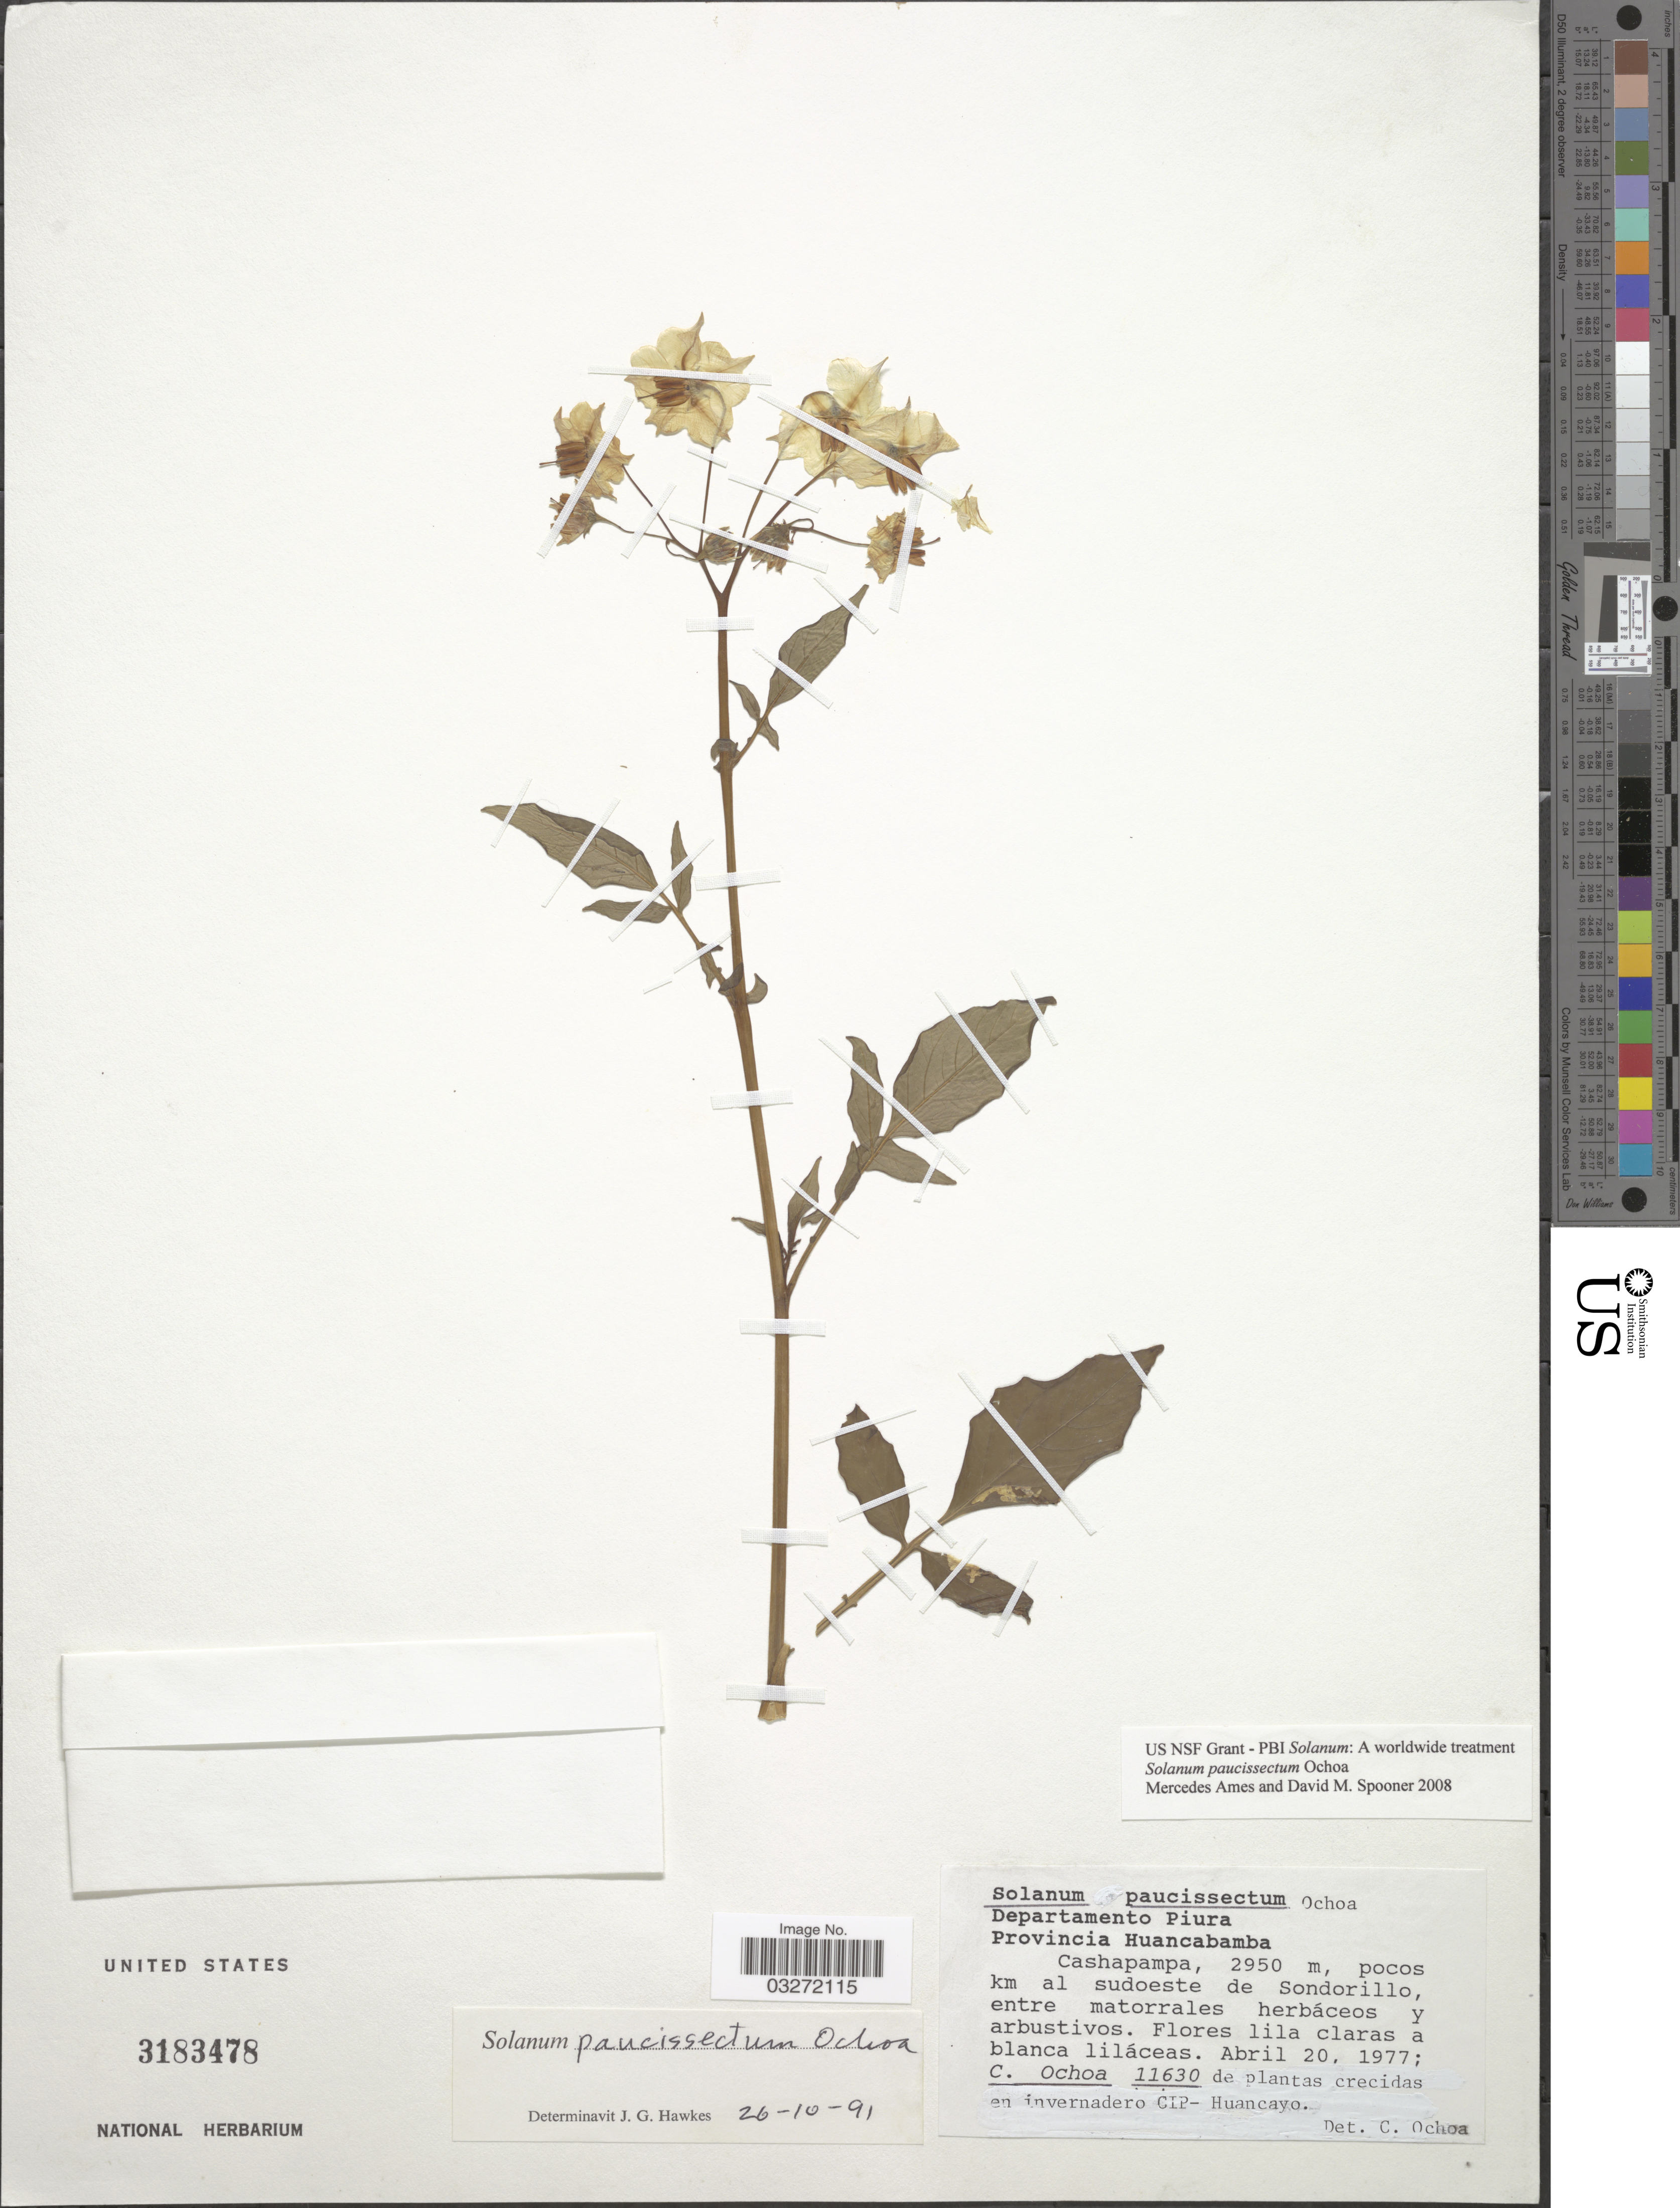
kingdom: Plantae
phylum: Tracheophyta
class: Magnoliopsida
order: Solanales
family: Solanaceae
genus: Solanum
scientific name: Solanum paucissectum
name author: Ochoa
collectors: C. Ochoa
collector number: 11630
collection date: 1977-04-20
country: Peru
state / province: Piura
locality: Departamento Piura. Provincia Huancabamba. Cashapampa, pocos km al sudoeste de Sondorillo.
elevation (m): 2950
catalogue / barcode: US 3183478